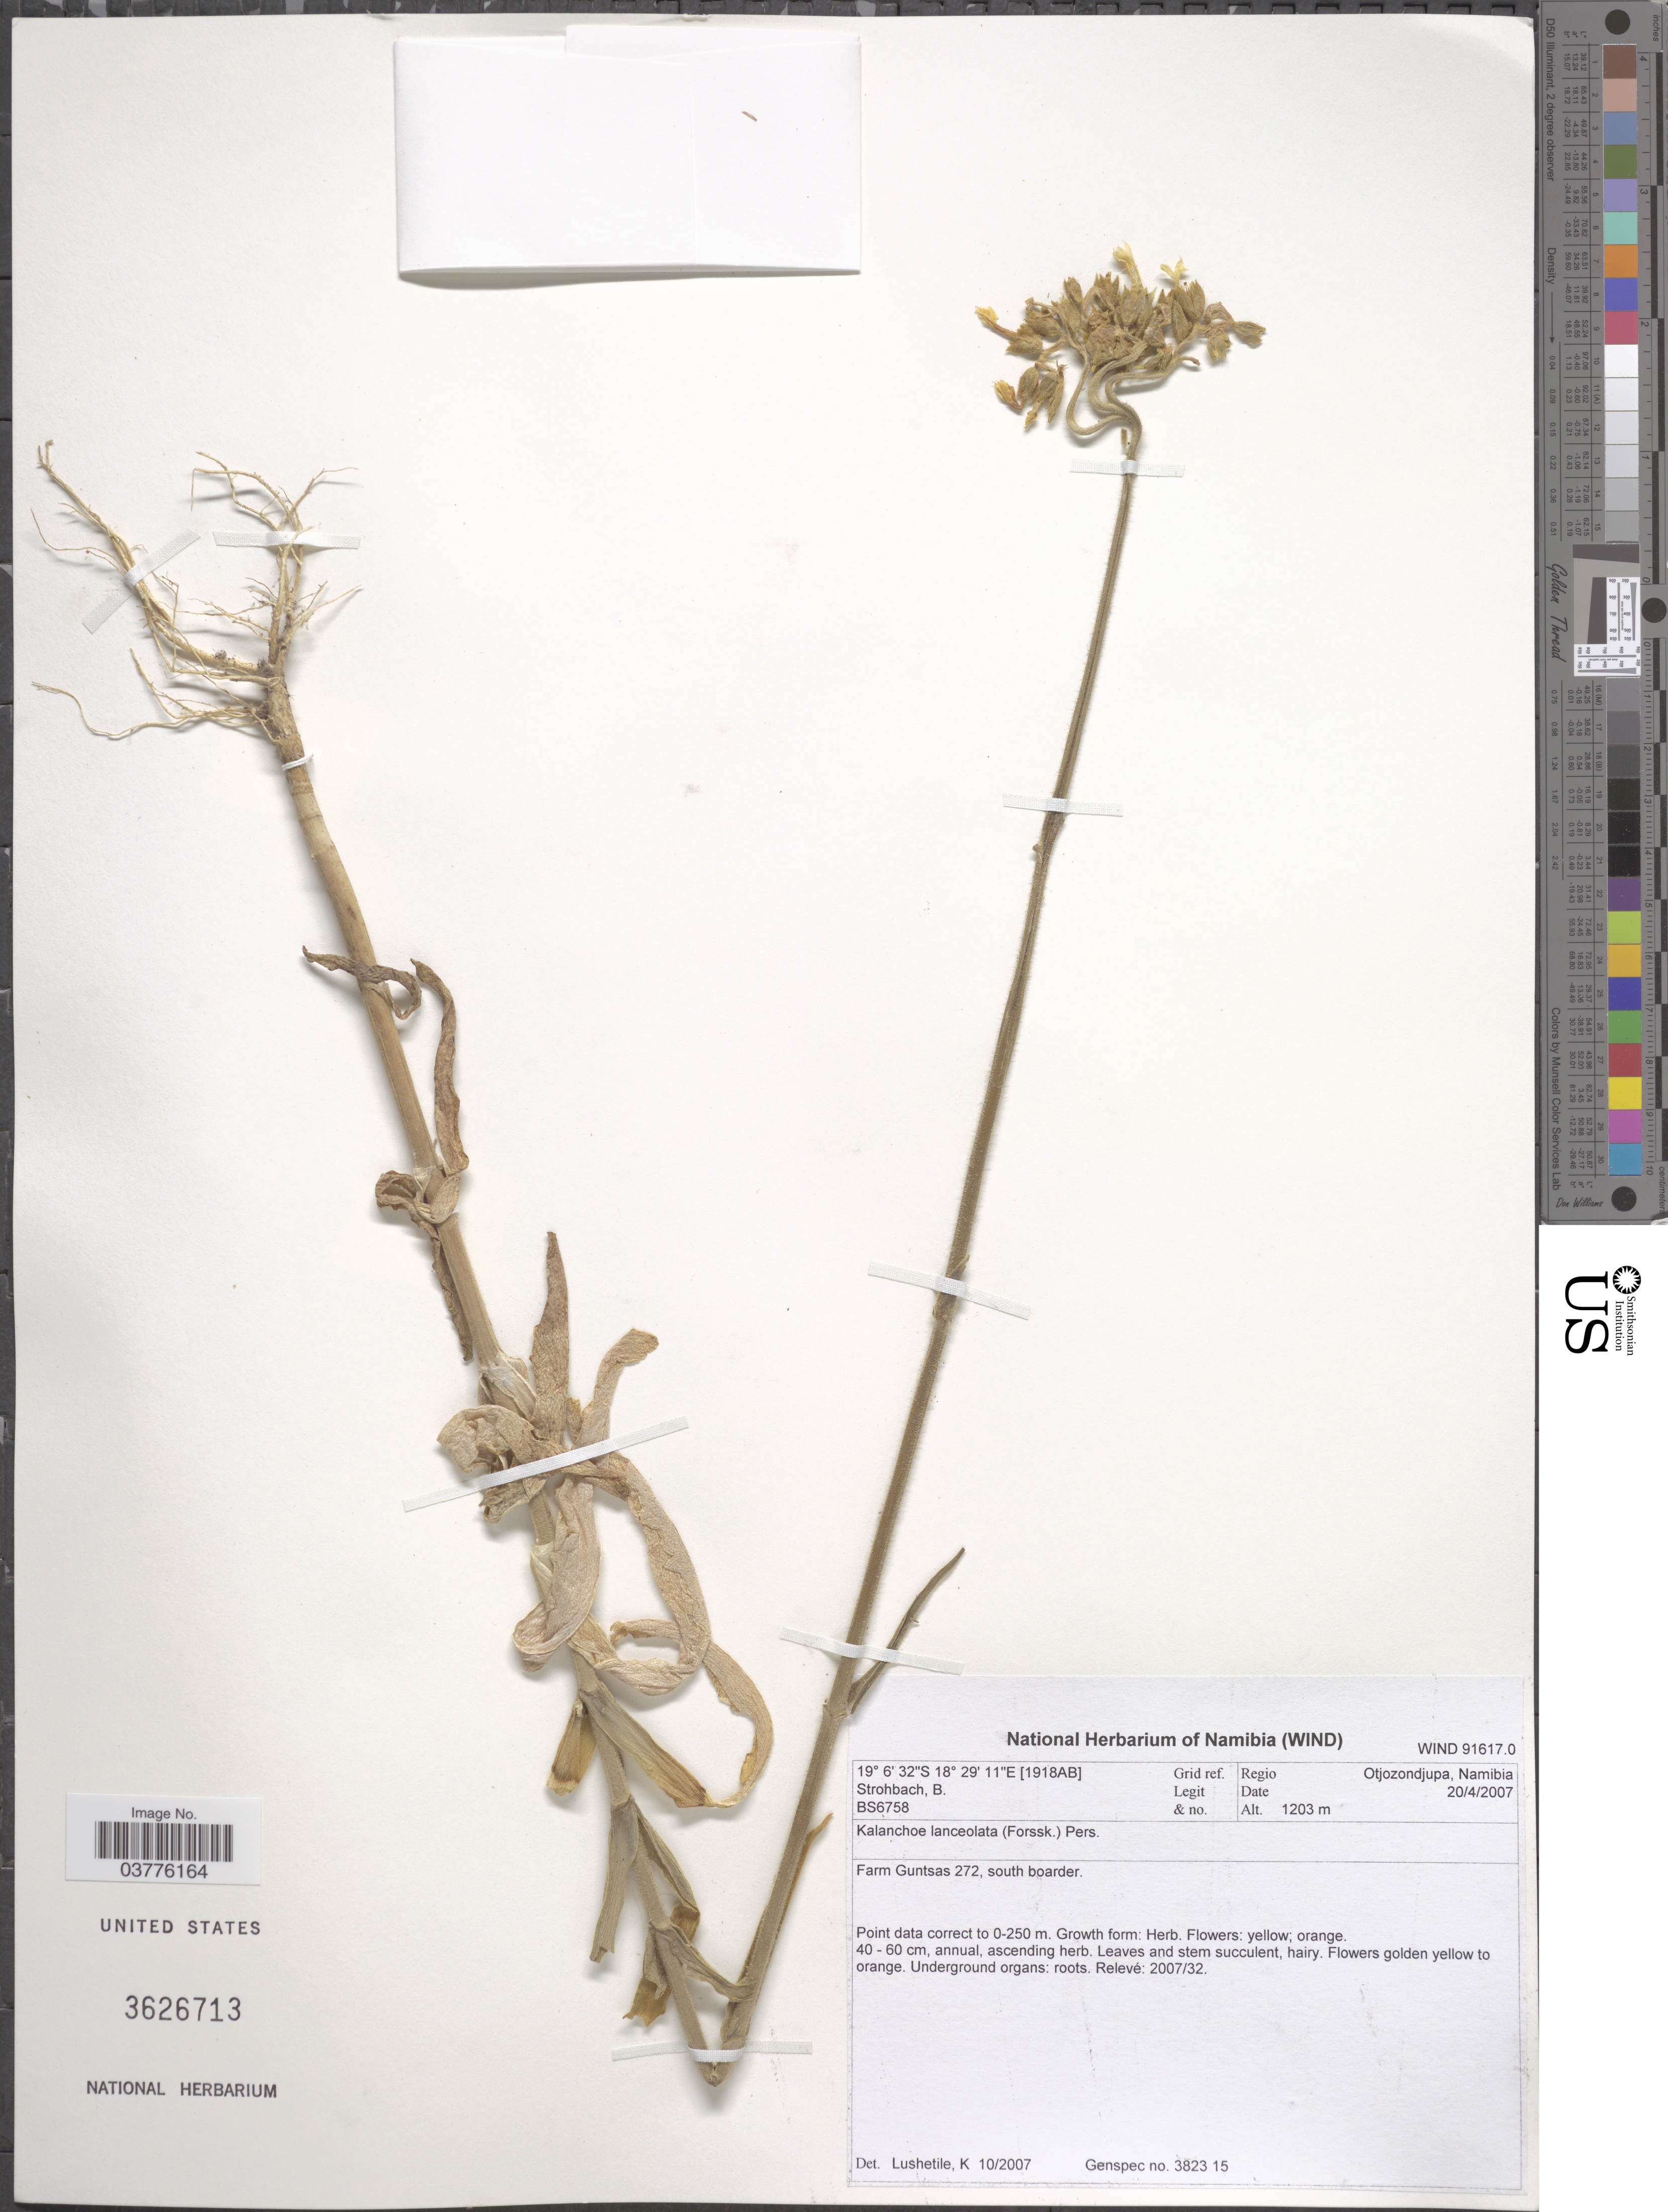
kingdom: Plantae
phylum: Tracheophyta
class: Magnoliopsida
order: Saxifragales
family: Crassulaceae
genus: Kalanchoe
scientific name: Kalanchoe lanceolata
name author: (Forssk.) Pers.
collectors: B. Strohbach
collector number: BS6758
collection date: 2007-04-20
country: Namibia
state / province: Otjozondjupa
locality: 1918AB Grid ref. Regio Otjozondjupa. Farm Guntsas 272, south boarder.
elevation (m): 1203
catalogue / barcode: US 3626713